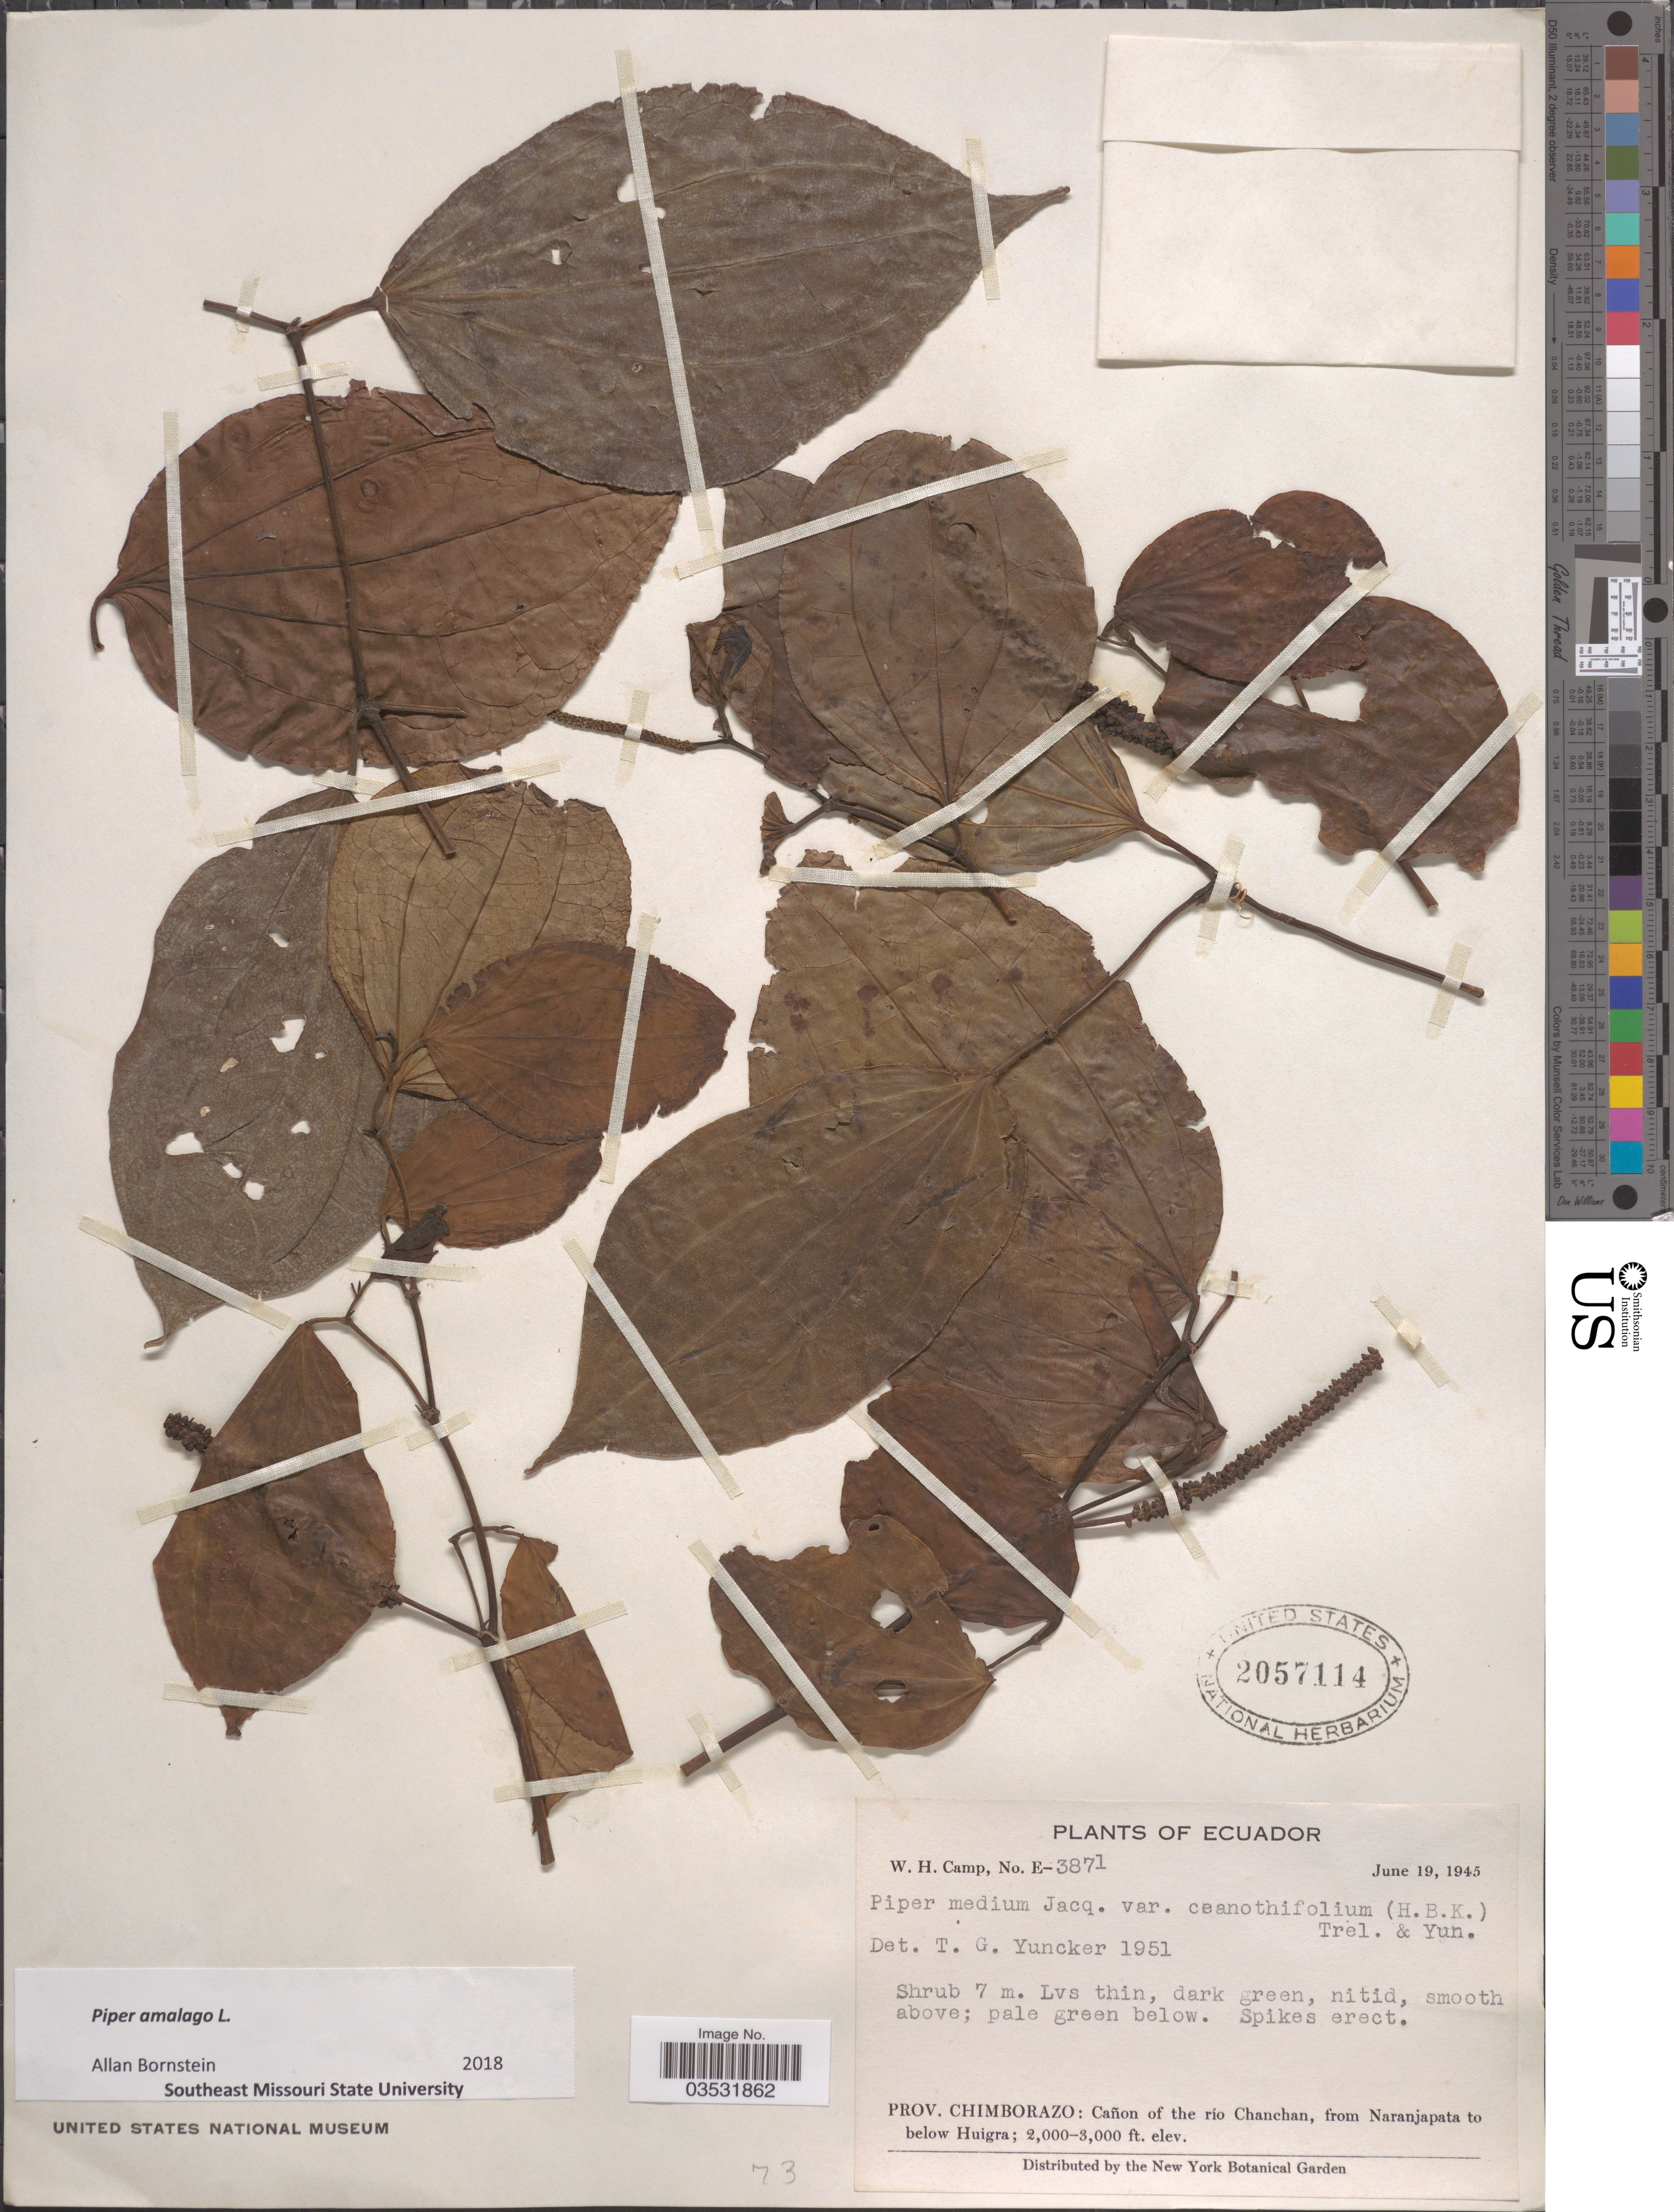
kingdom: Plantae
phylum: Tracheophyta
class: Magnoliopsida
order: Piperales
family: Piperaceae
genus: Piper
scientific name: Piper amalago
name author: L.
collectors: W. H. Camp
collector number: E-3871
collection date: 1945-06-19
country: Ecuador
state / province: Chimborazo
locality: Cañon of the río Chanchan, from Naranjapata to below Huigra.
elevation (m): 610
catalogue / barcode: US 2057114